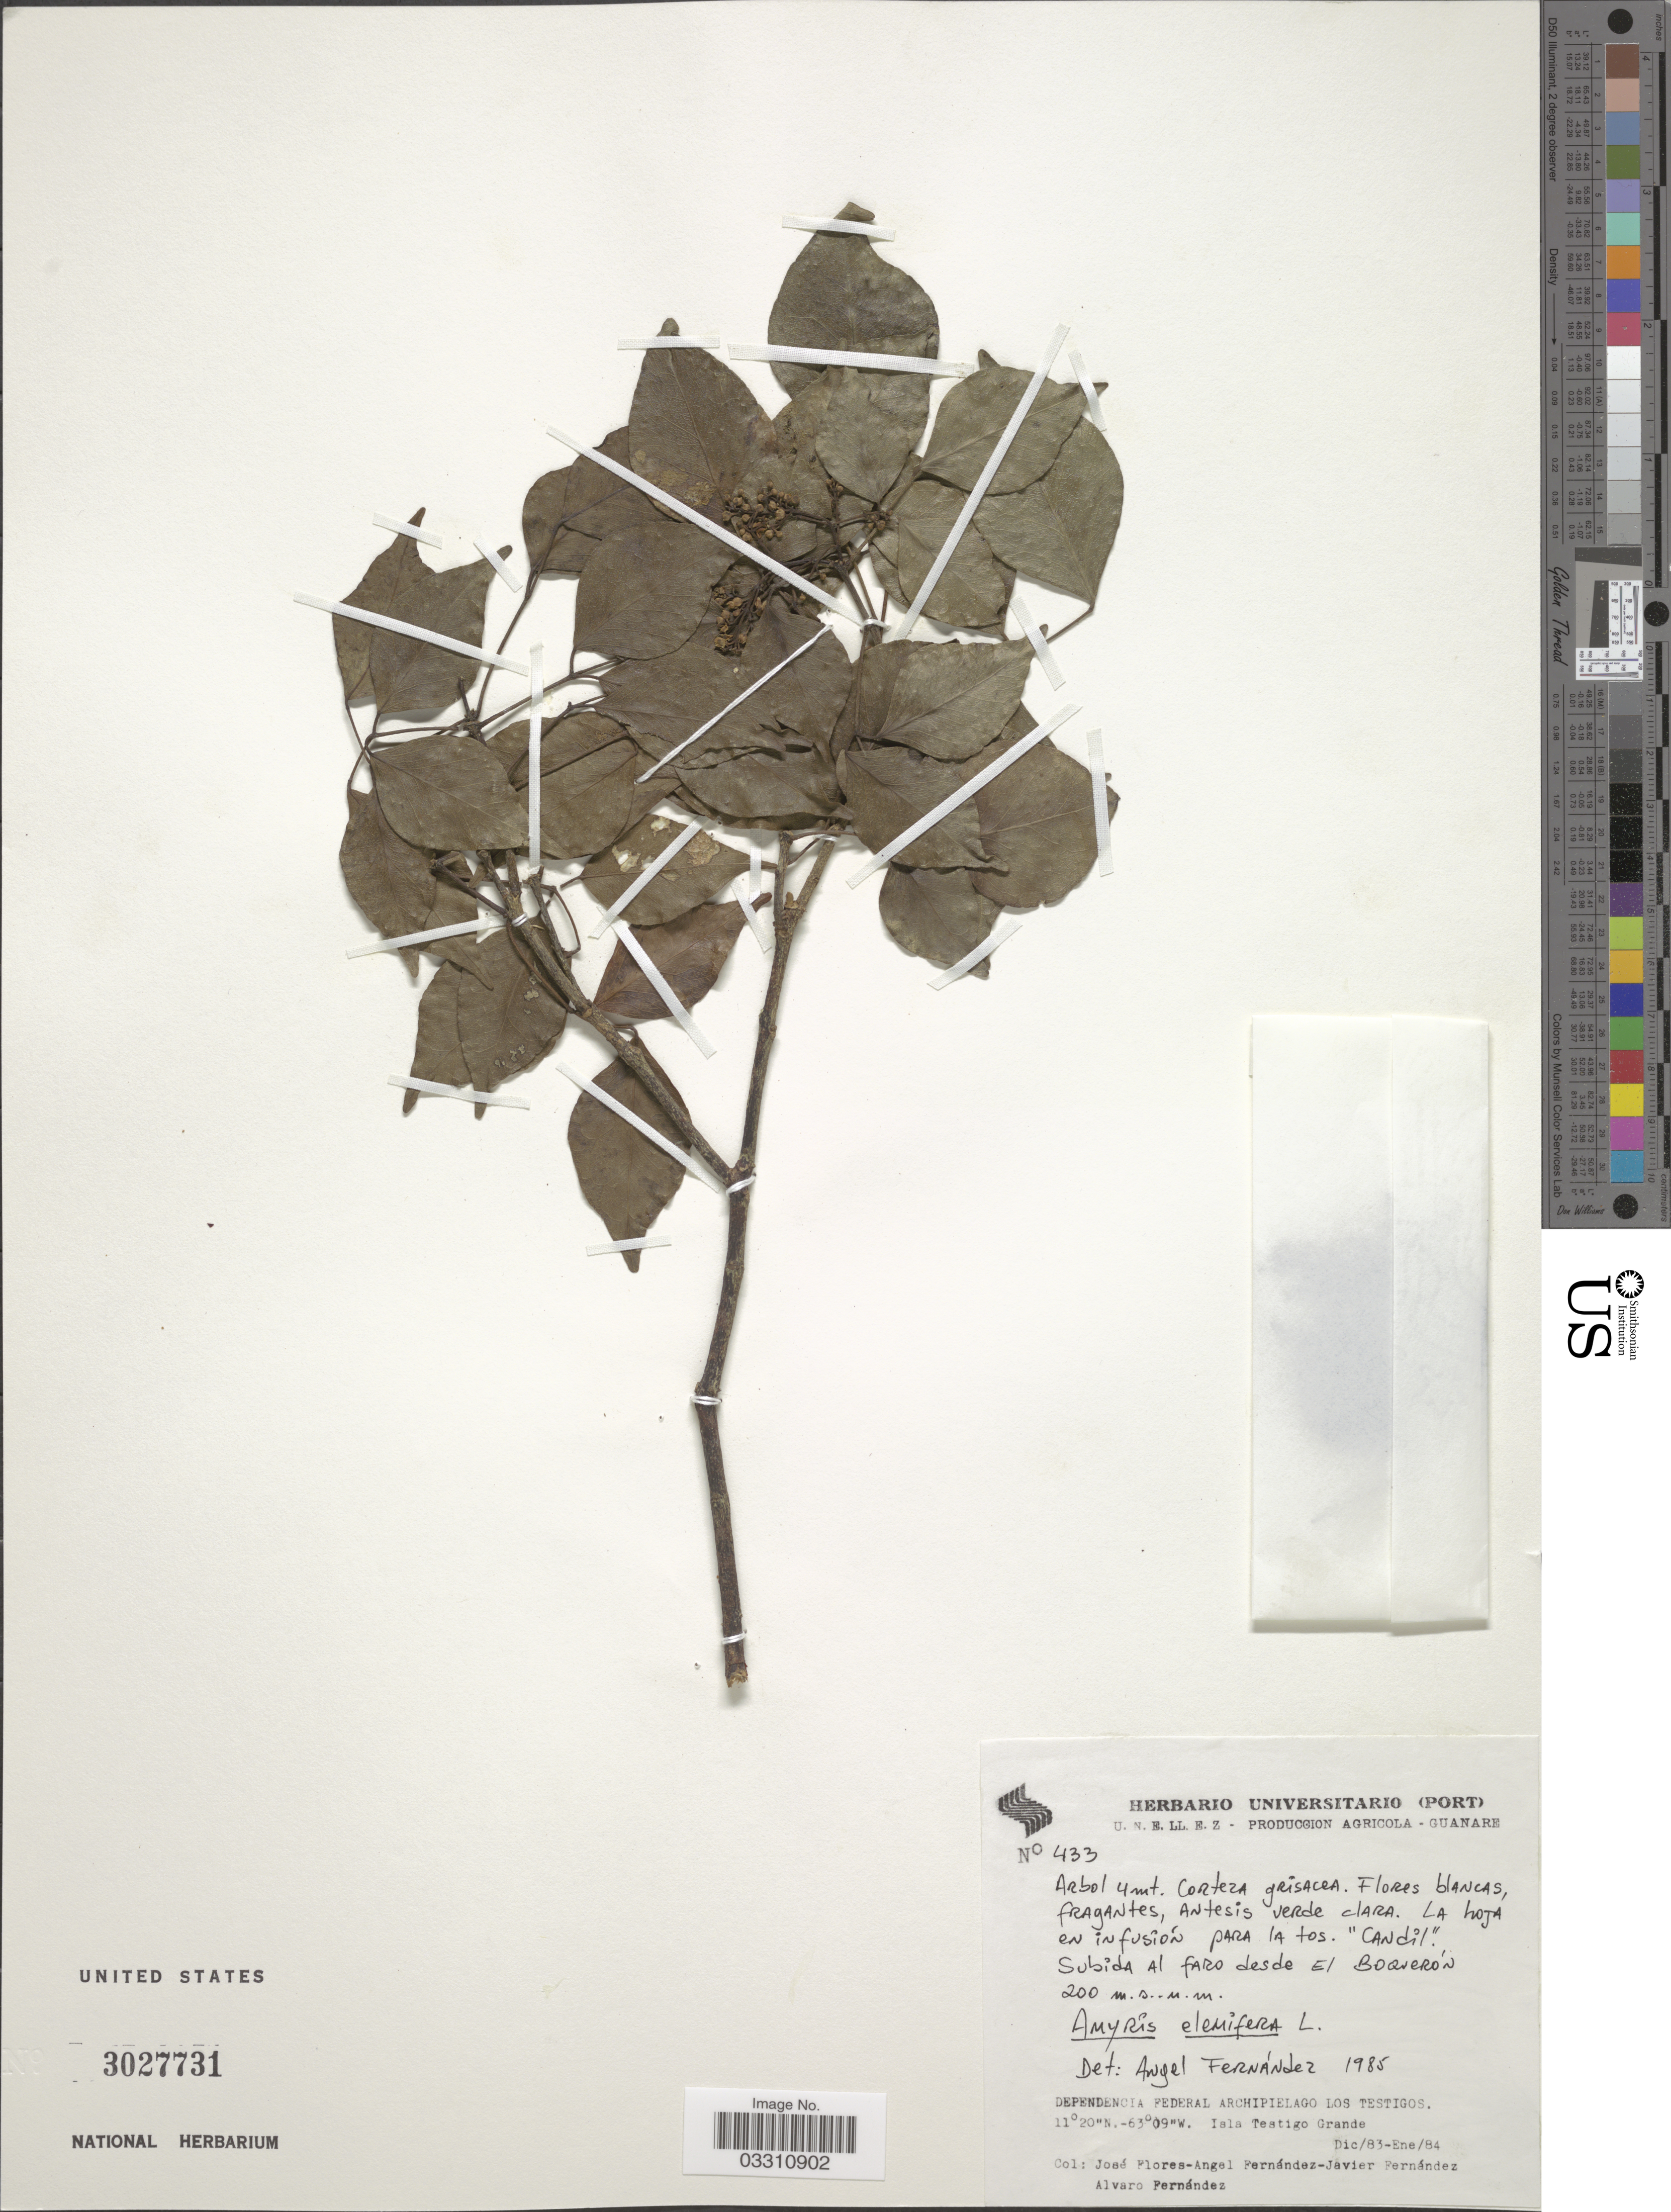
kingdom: Plantae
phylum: Tracheophyta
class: Magnoliopsida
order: Sapindales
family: Rutaceae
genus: Amyris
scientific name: Amyris elemifera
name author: L.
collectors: J. Flores, Á. Fernández, J. Fernández & A. Fernandez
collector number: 433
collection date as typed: Transcribed d/m/y: /12/83 to /1/84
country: Venezuela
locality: Subida al faro desde El Boquerón, Dependencia Federal Archipelago Los Testigos, Isla Testigo Grande.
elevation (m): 200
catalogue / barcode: US 3027731